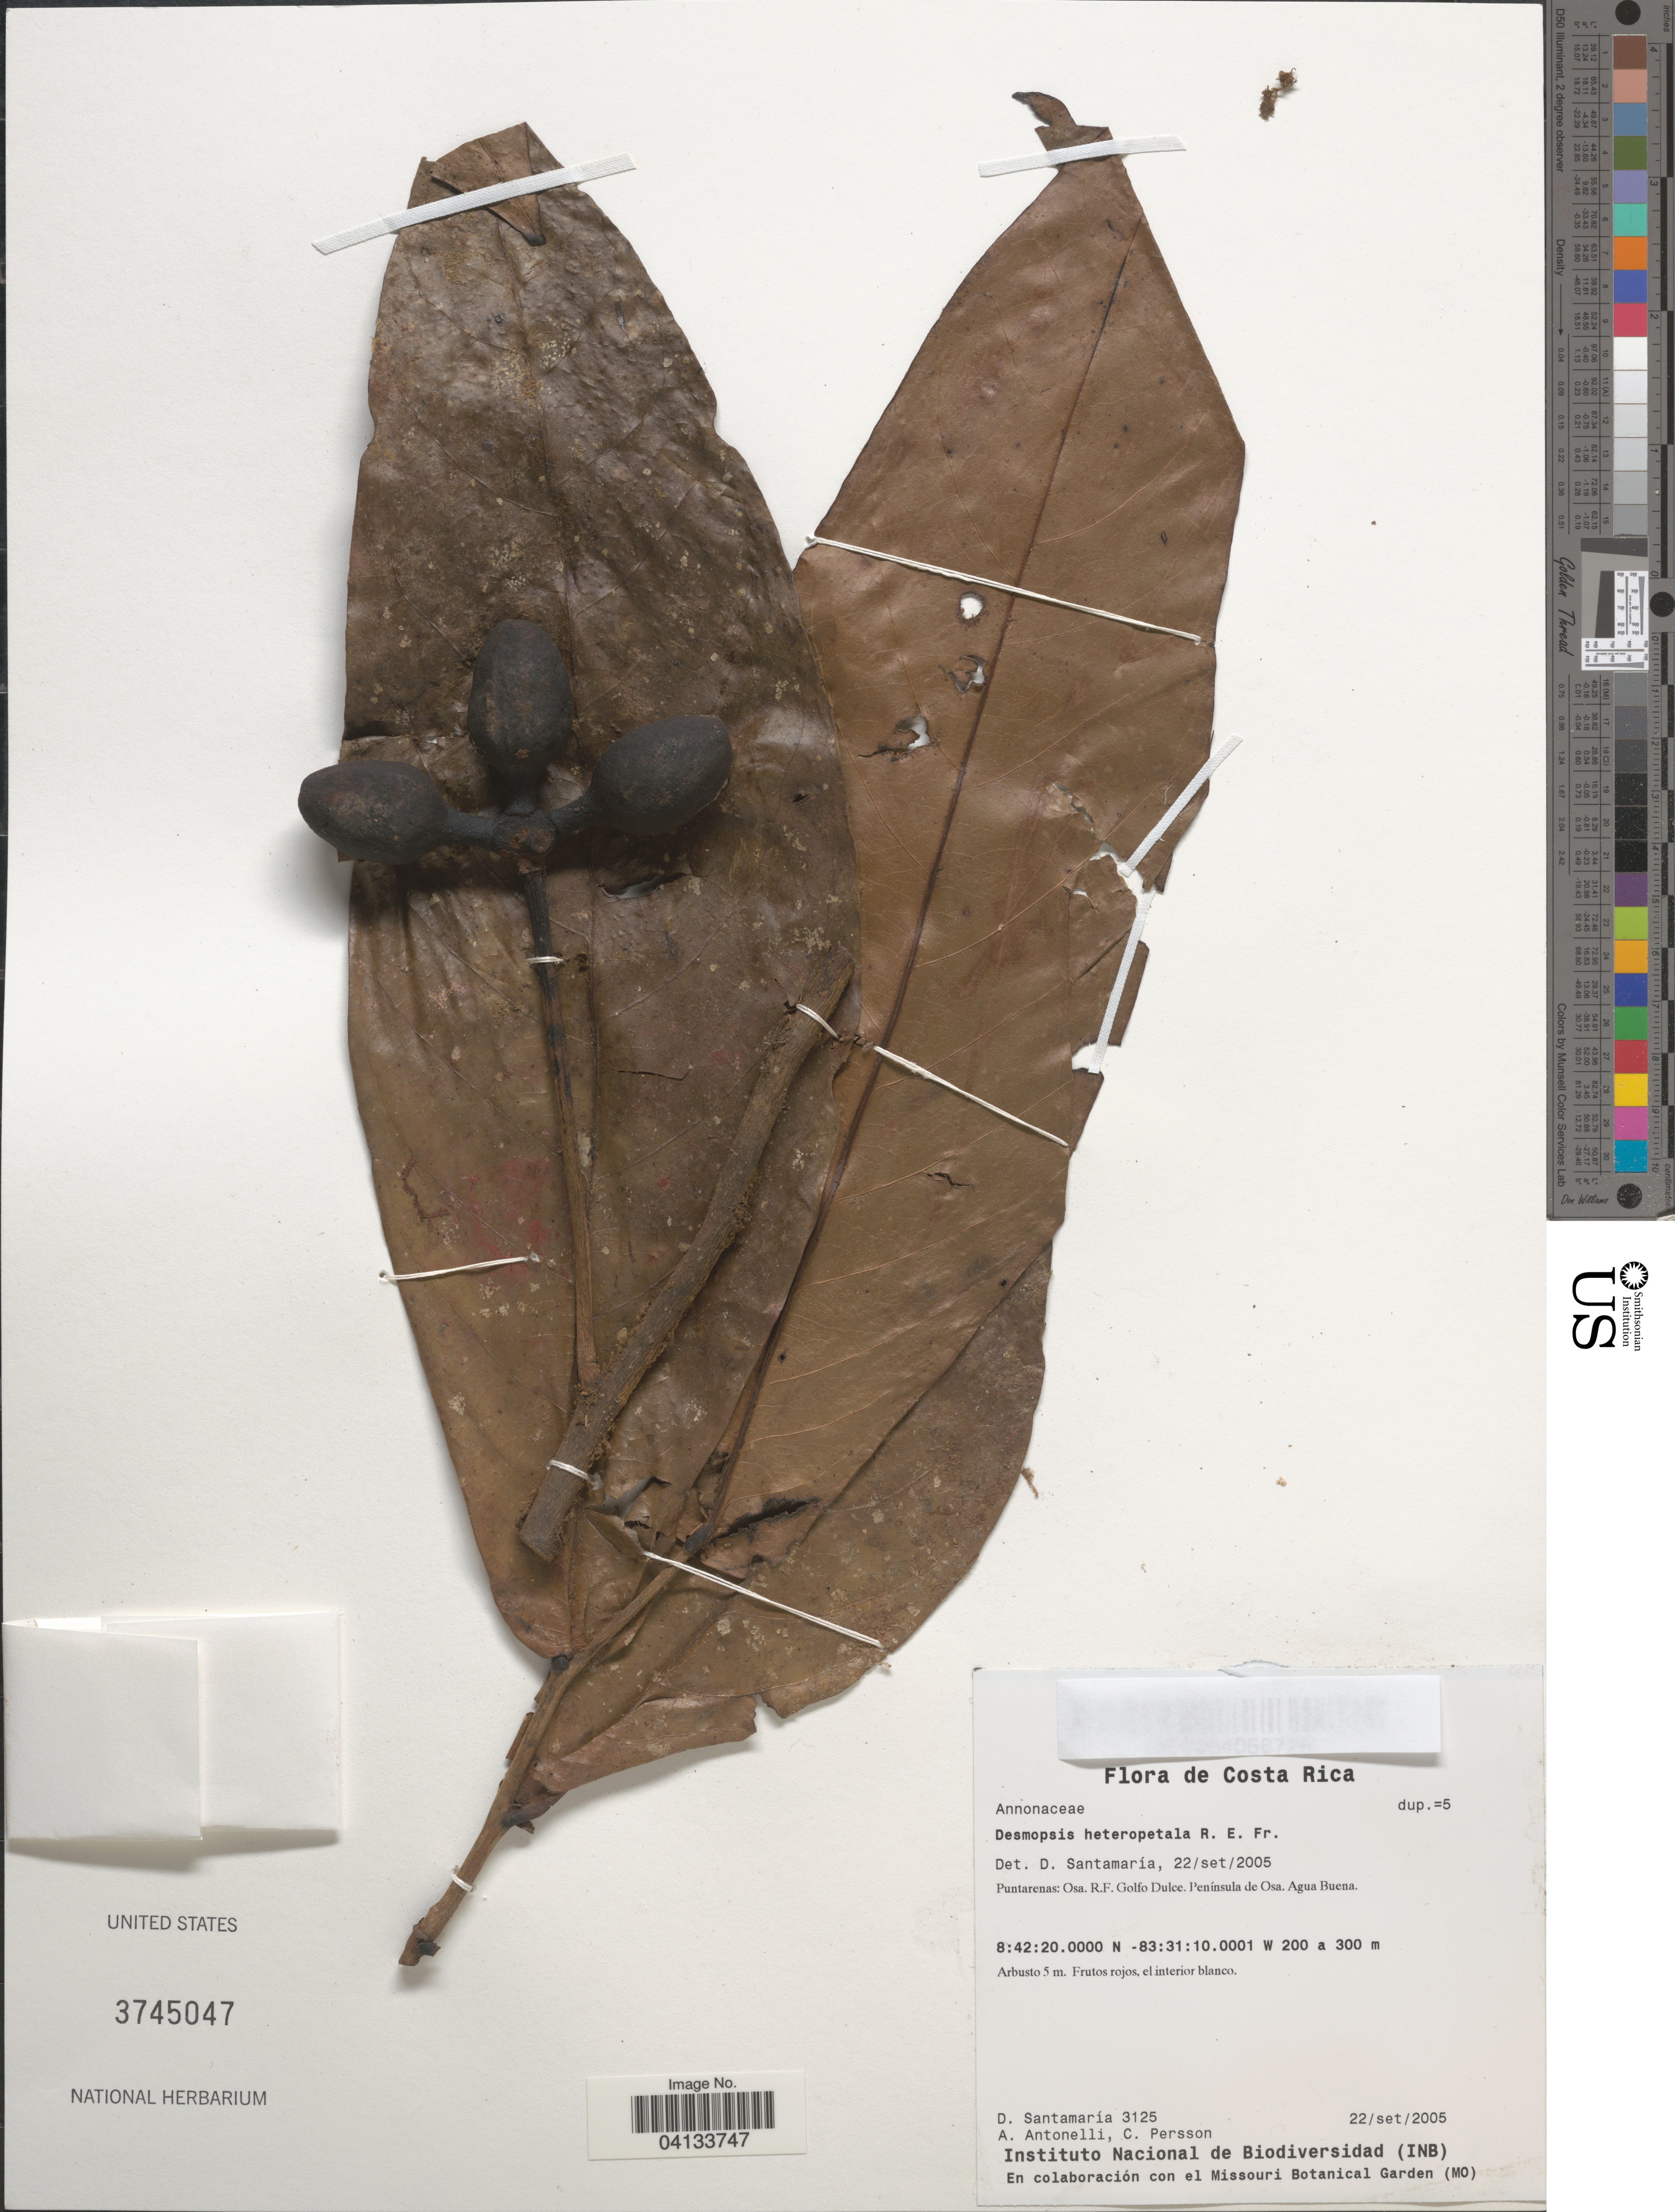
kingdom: Plantae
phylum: Tracheophyta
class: Magnoliopsida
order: Magnoliales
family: Annonaceae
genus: Desmopsis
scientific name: Desmopsis heteropetala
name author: R.E. Fr.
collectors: D. Santamaria, A. Antonelli & C. Persson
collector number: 3125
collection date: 2005-09-22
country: Costa Rica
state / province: Puntarenas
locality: Osa. R.F. Golfo Dulce. Península de Osa. Agua Buena.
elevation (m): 200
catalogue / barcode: US 3745047